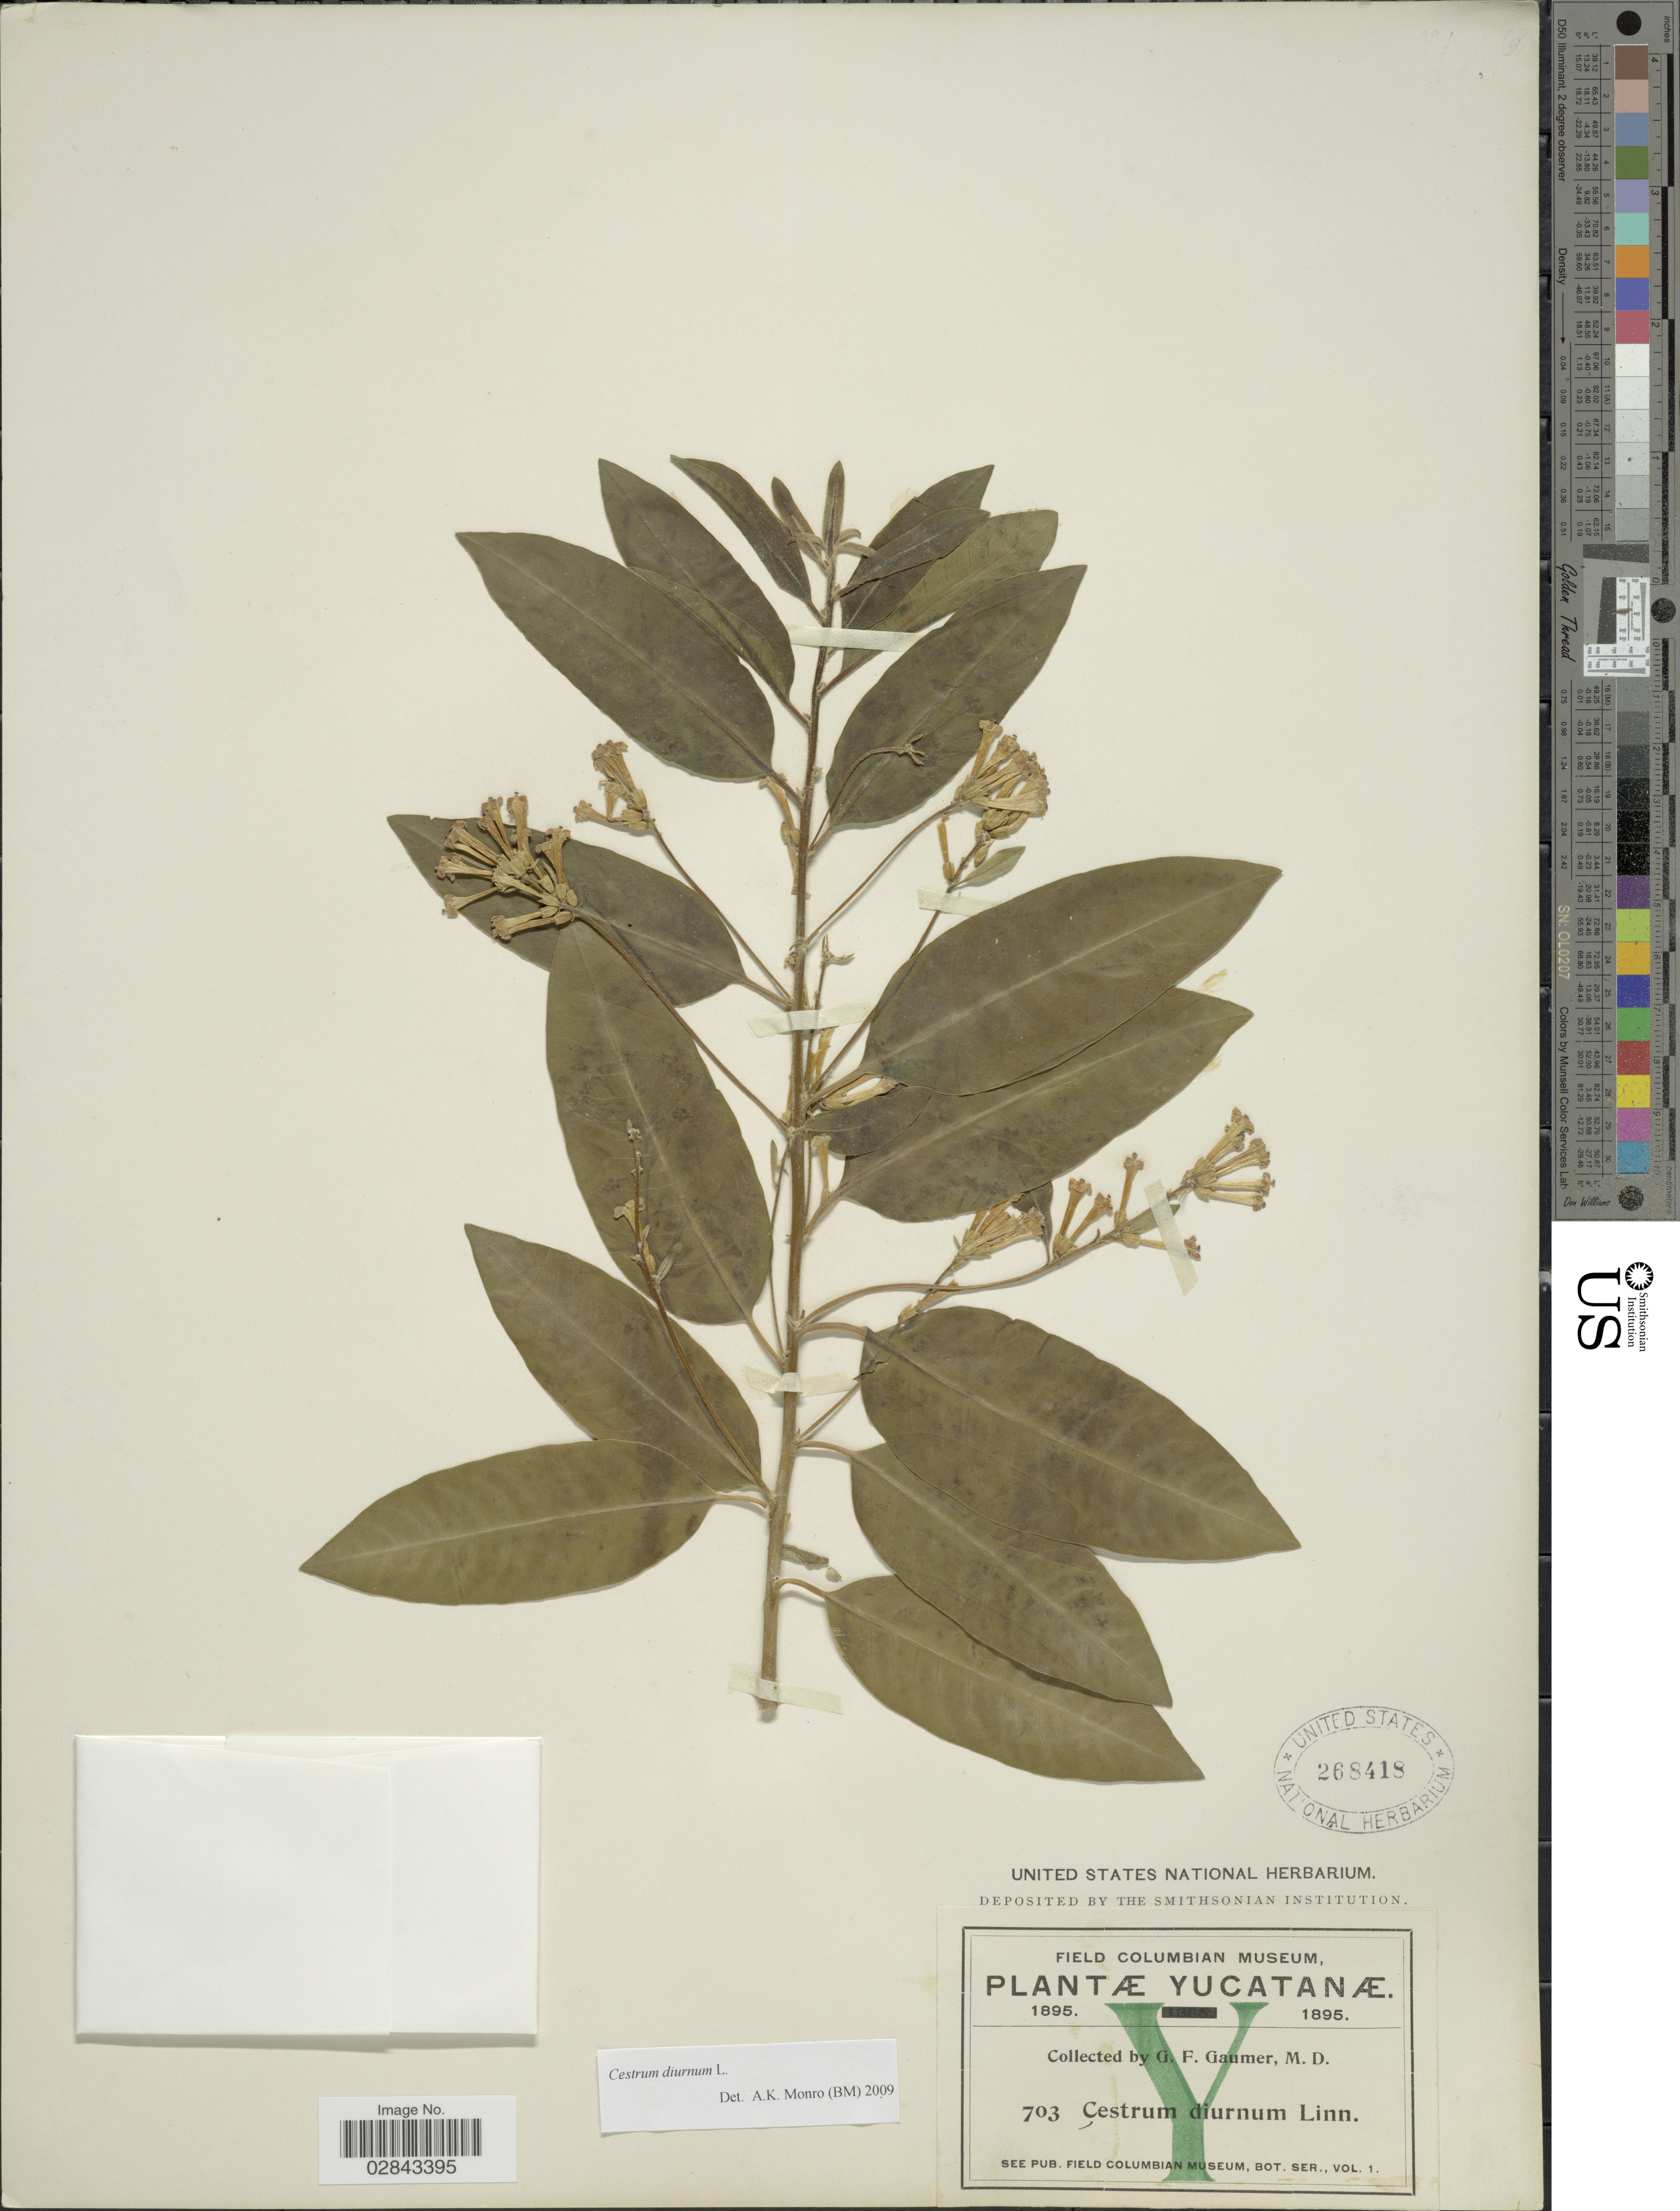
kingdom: Plantae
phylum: Tracheophyta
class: Magnoliopsida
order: Solanales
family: Solanaceae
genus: Cestrum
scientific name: Cestrum diurnum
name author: L.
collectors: G. F. Gaumer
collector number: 703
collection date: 1895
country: Mexico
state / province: Yucatán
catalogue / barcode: US 268418